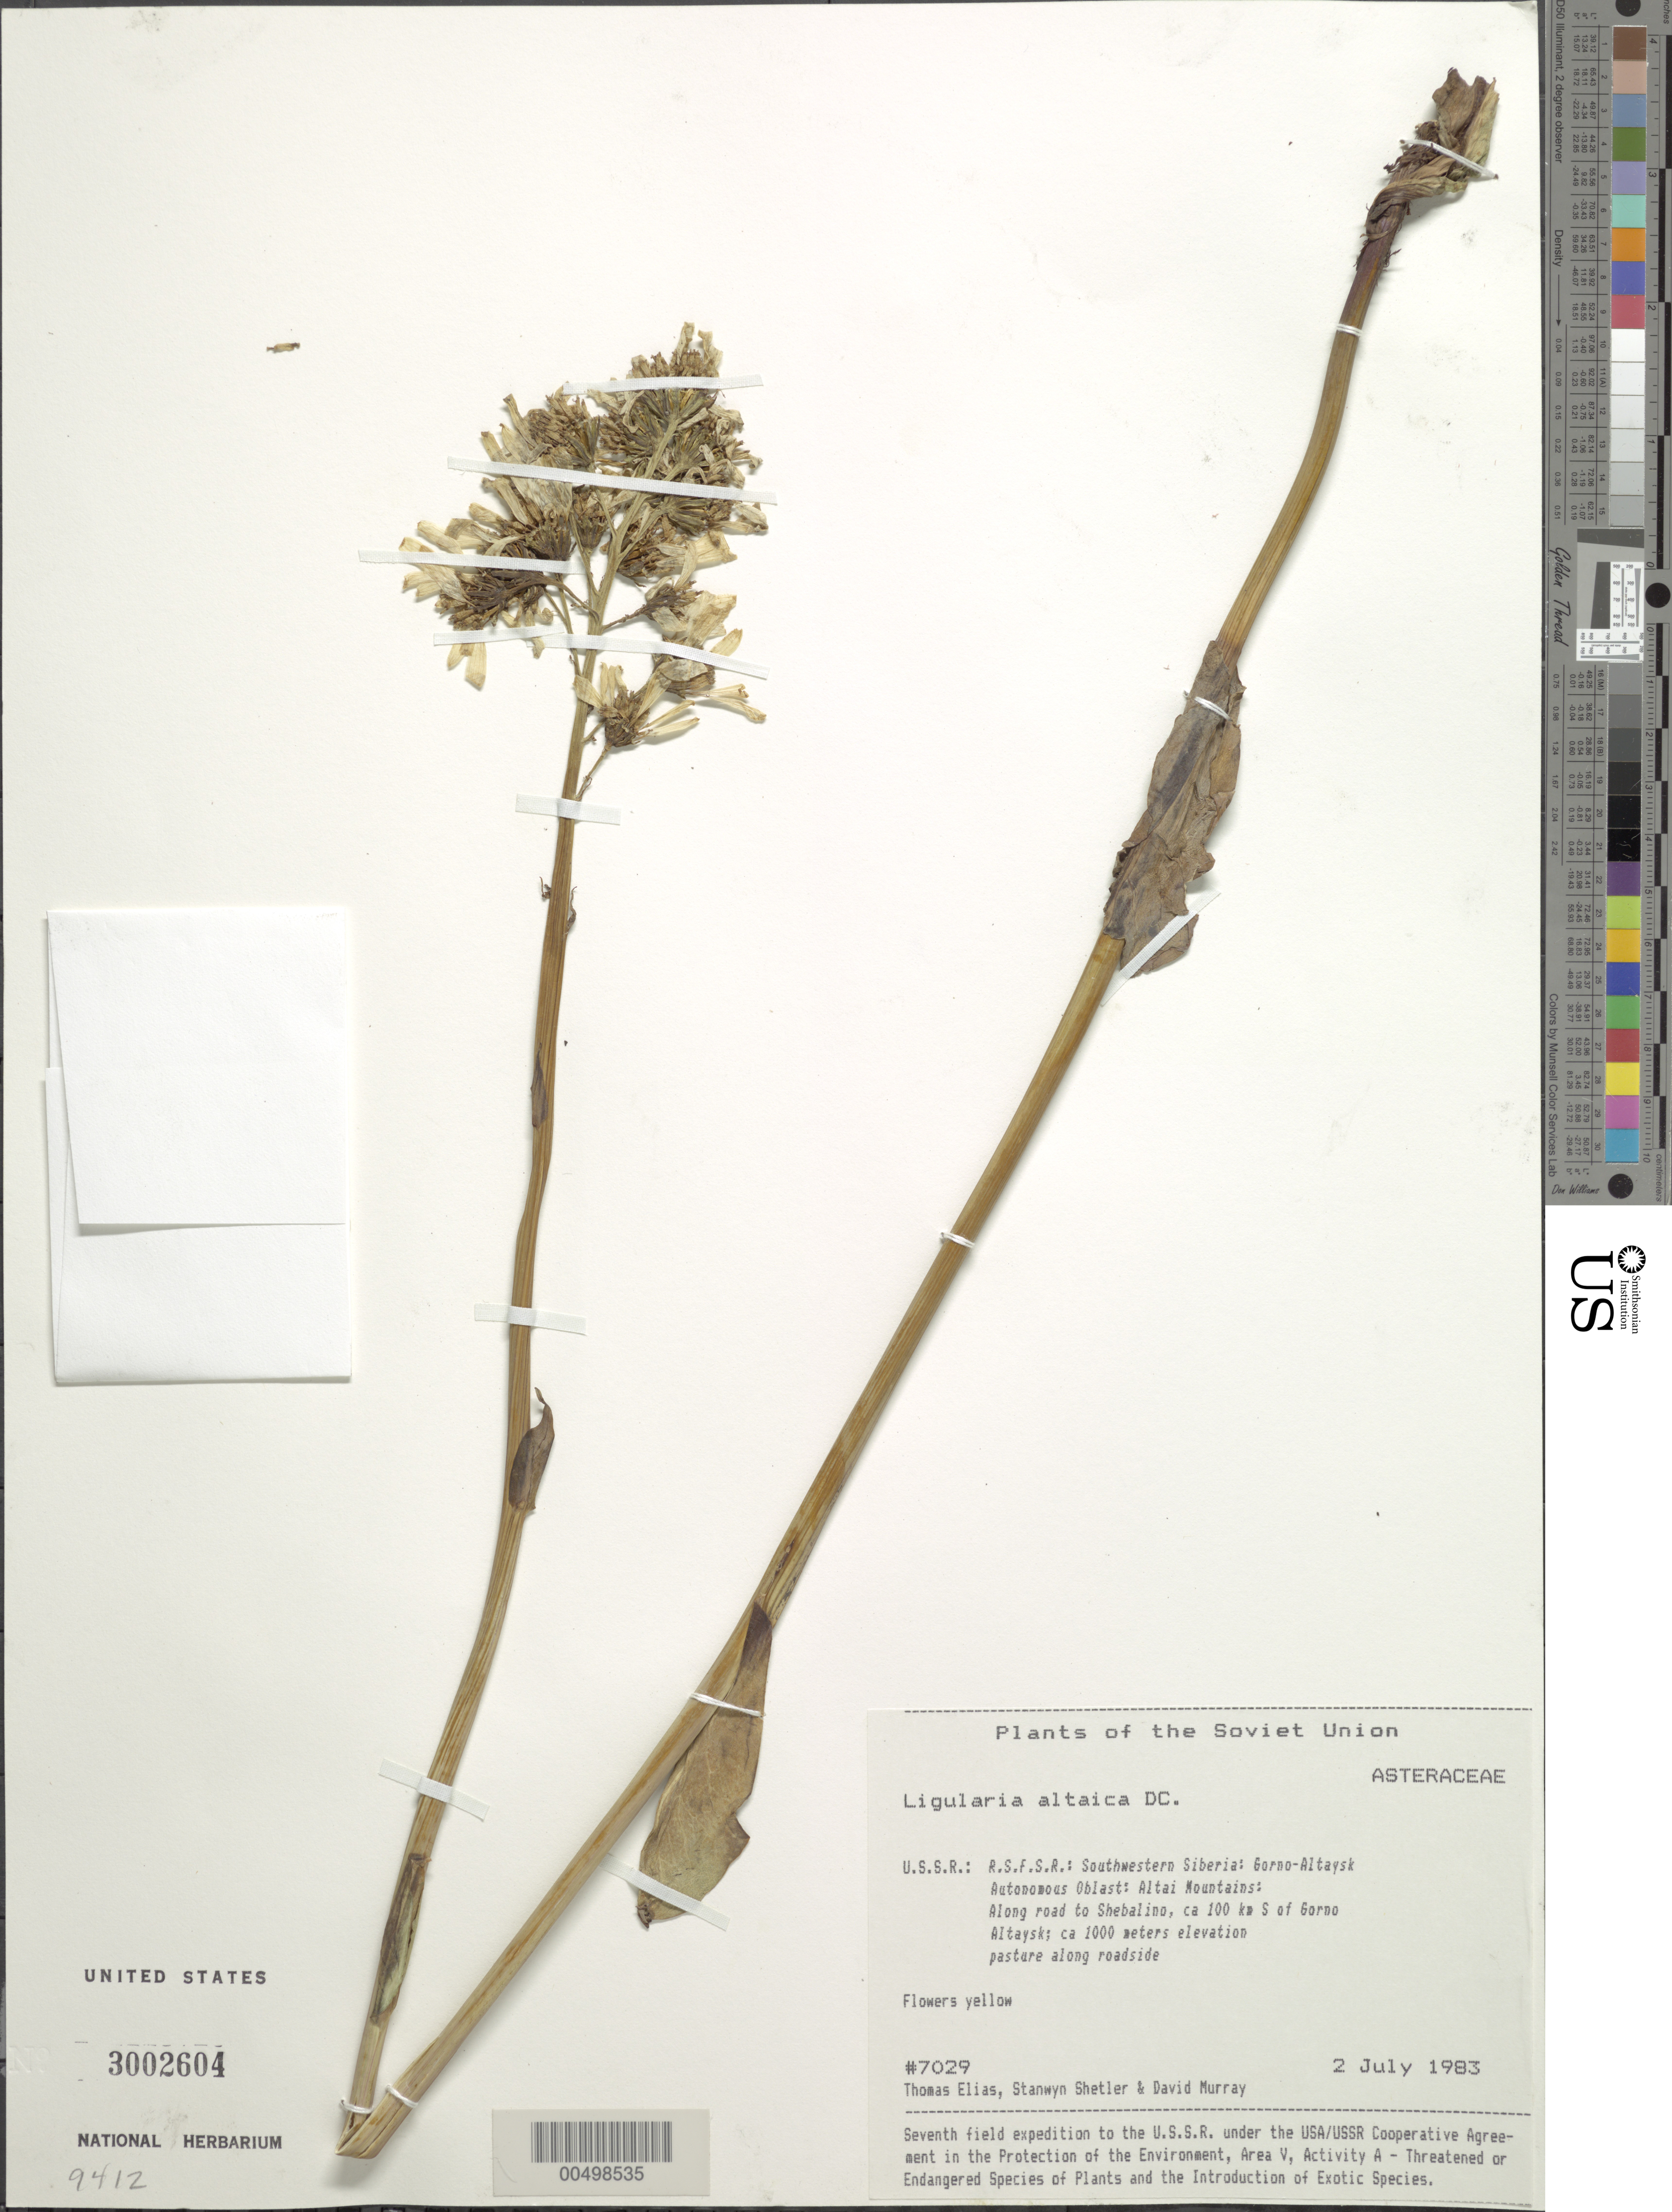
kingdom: Plantae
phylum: Tracheophyta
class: Magnoliopsida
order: Asterales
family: Asteraceae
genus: Ligularia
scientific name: Ligularia altaica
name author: DC.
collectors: T. Elias, S. Shetler & D. F. Murray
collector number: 7029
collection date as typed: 02 Jul 1983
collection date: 1983-07-02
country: Russian Federation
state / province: Altai Republic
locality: Altai Mountains, along road to Shebalino, ca. 100 km S of Gorno-Altaysk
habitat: pasture along roadside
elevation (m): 1000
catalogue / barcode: US 3002604